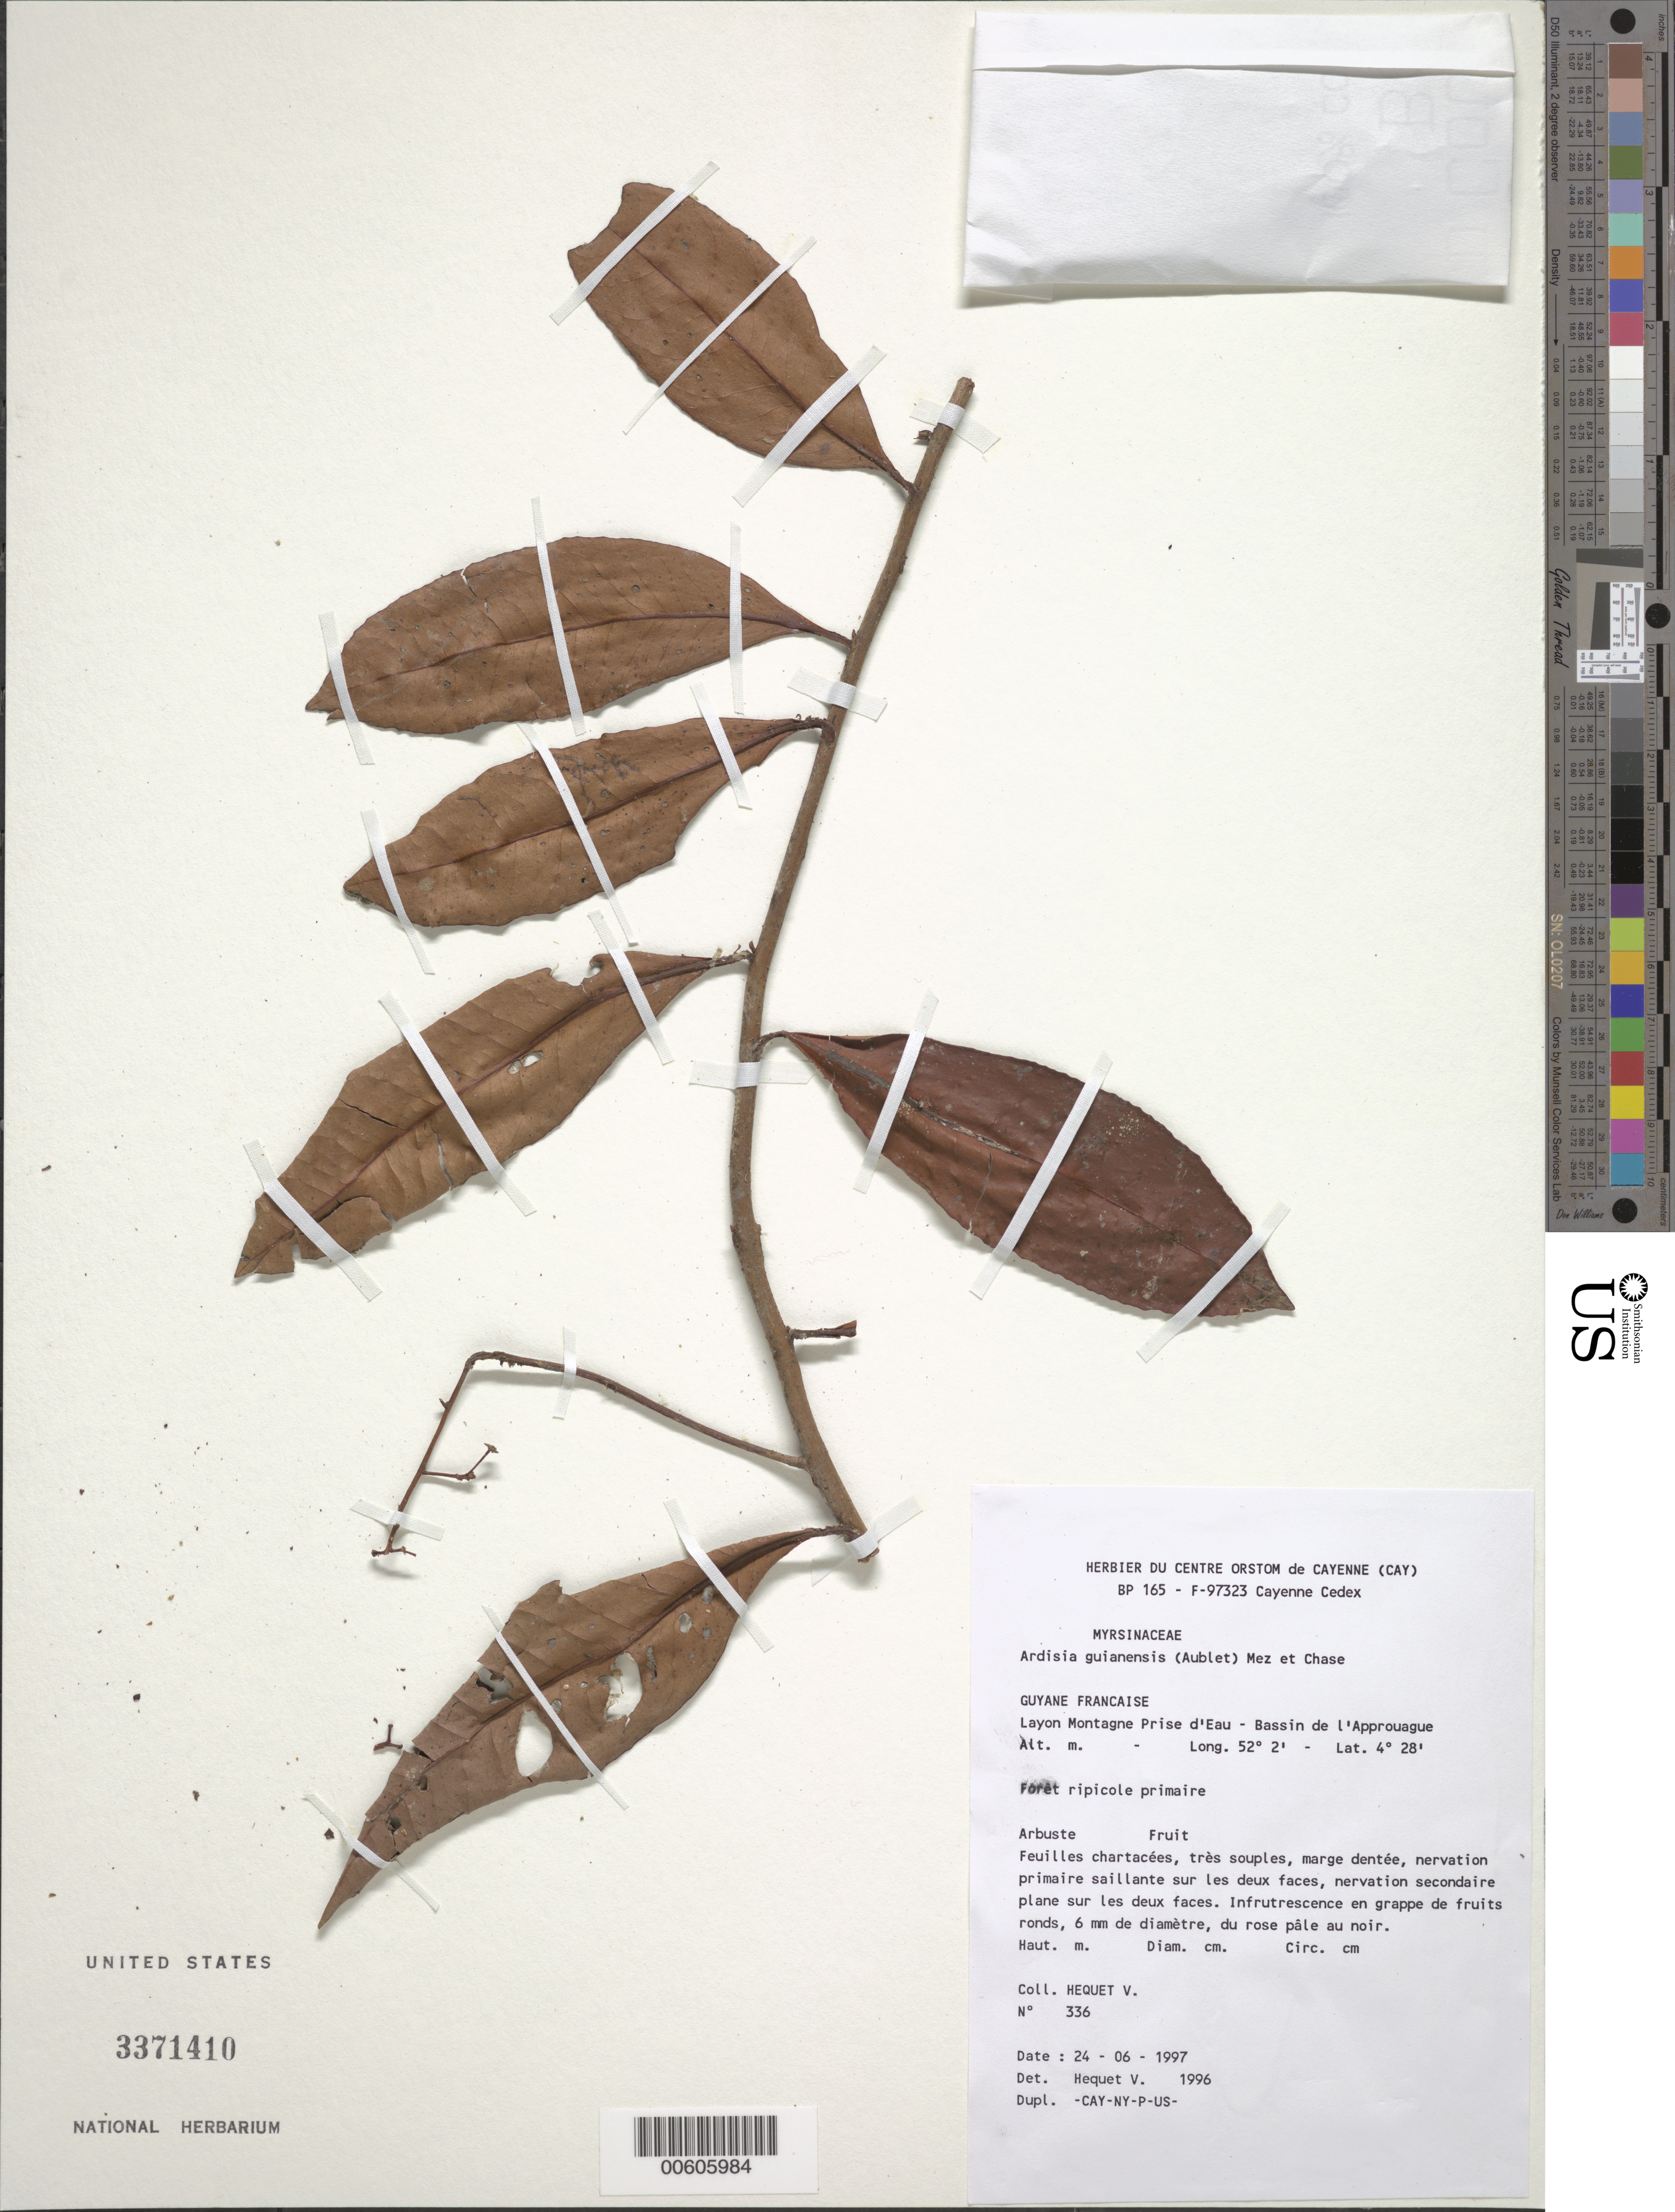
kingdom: Plantae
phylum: Tracheophyta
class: Magnoliopsida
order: Ericales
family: Primulaceae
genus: Ardisia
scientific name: Ardisia guianensis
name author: (Aubl.) Mez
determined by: Hequet, V.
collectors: V. Hequet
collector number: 336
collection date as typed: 24-Jun-97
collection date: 1997-06-24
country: French Guiana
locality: Bassin de l'Approuague, Layon Montagne Prise d'Eau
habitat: Forêt ripicole primaire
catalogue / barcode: US 3371410